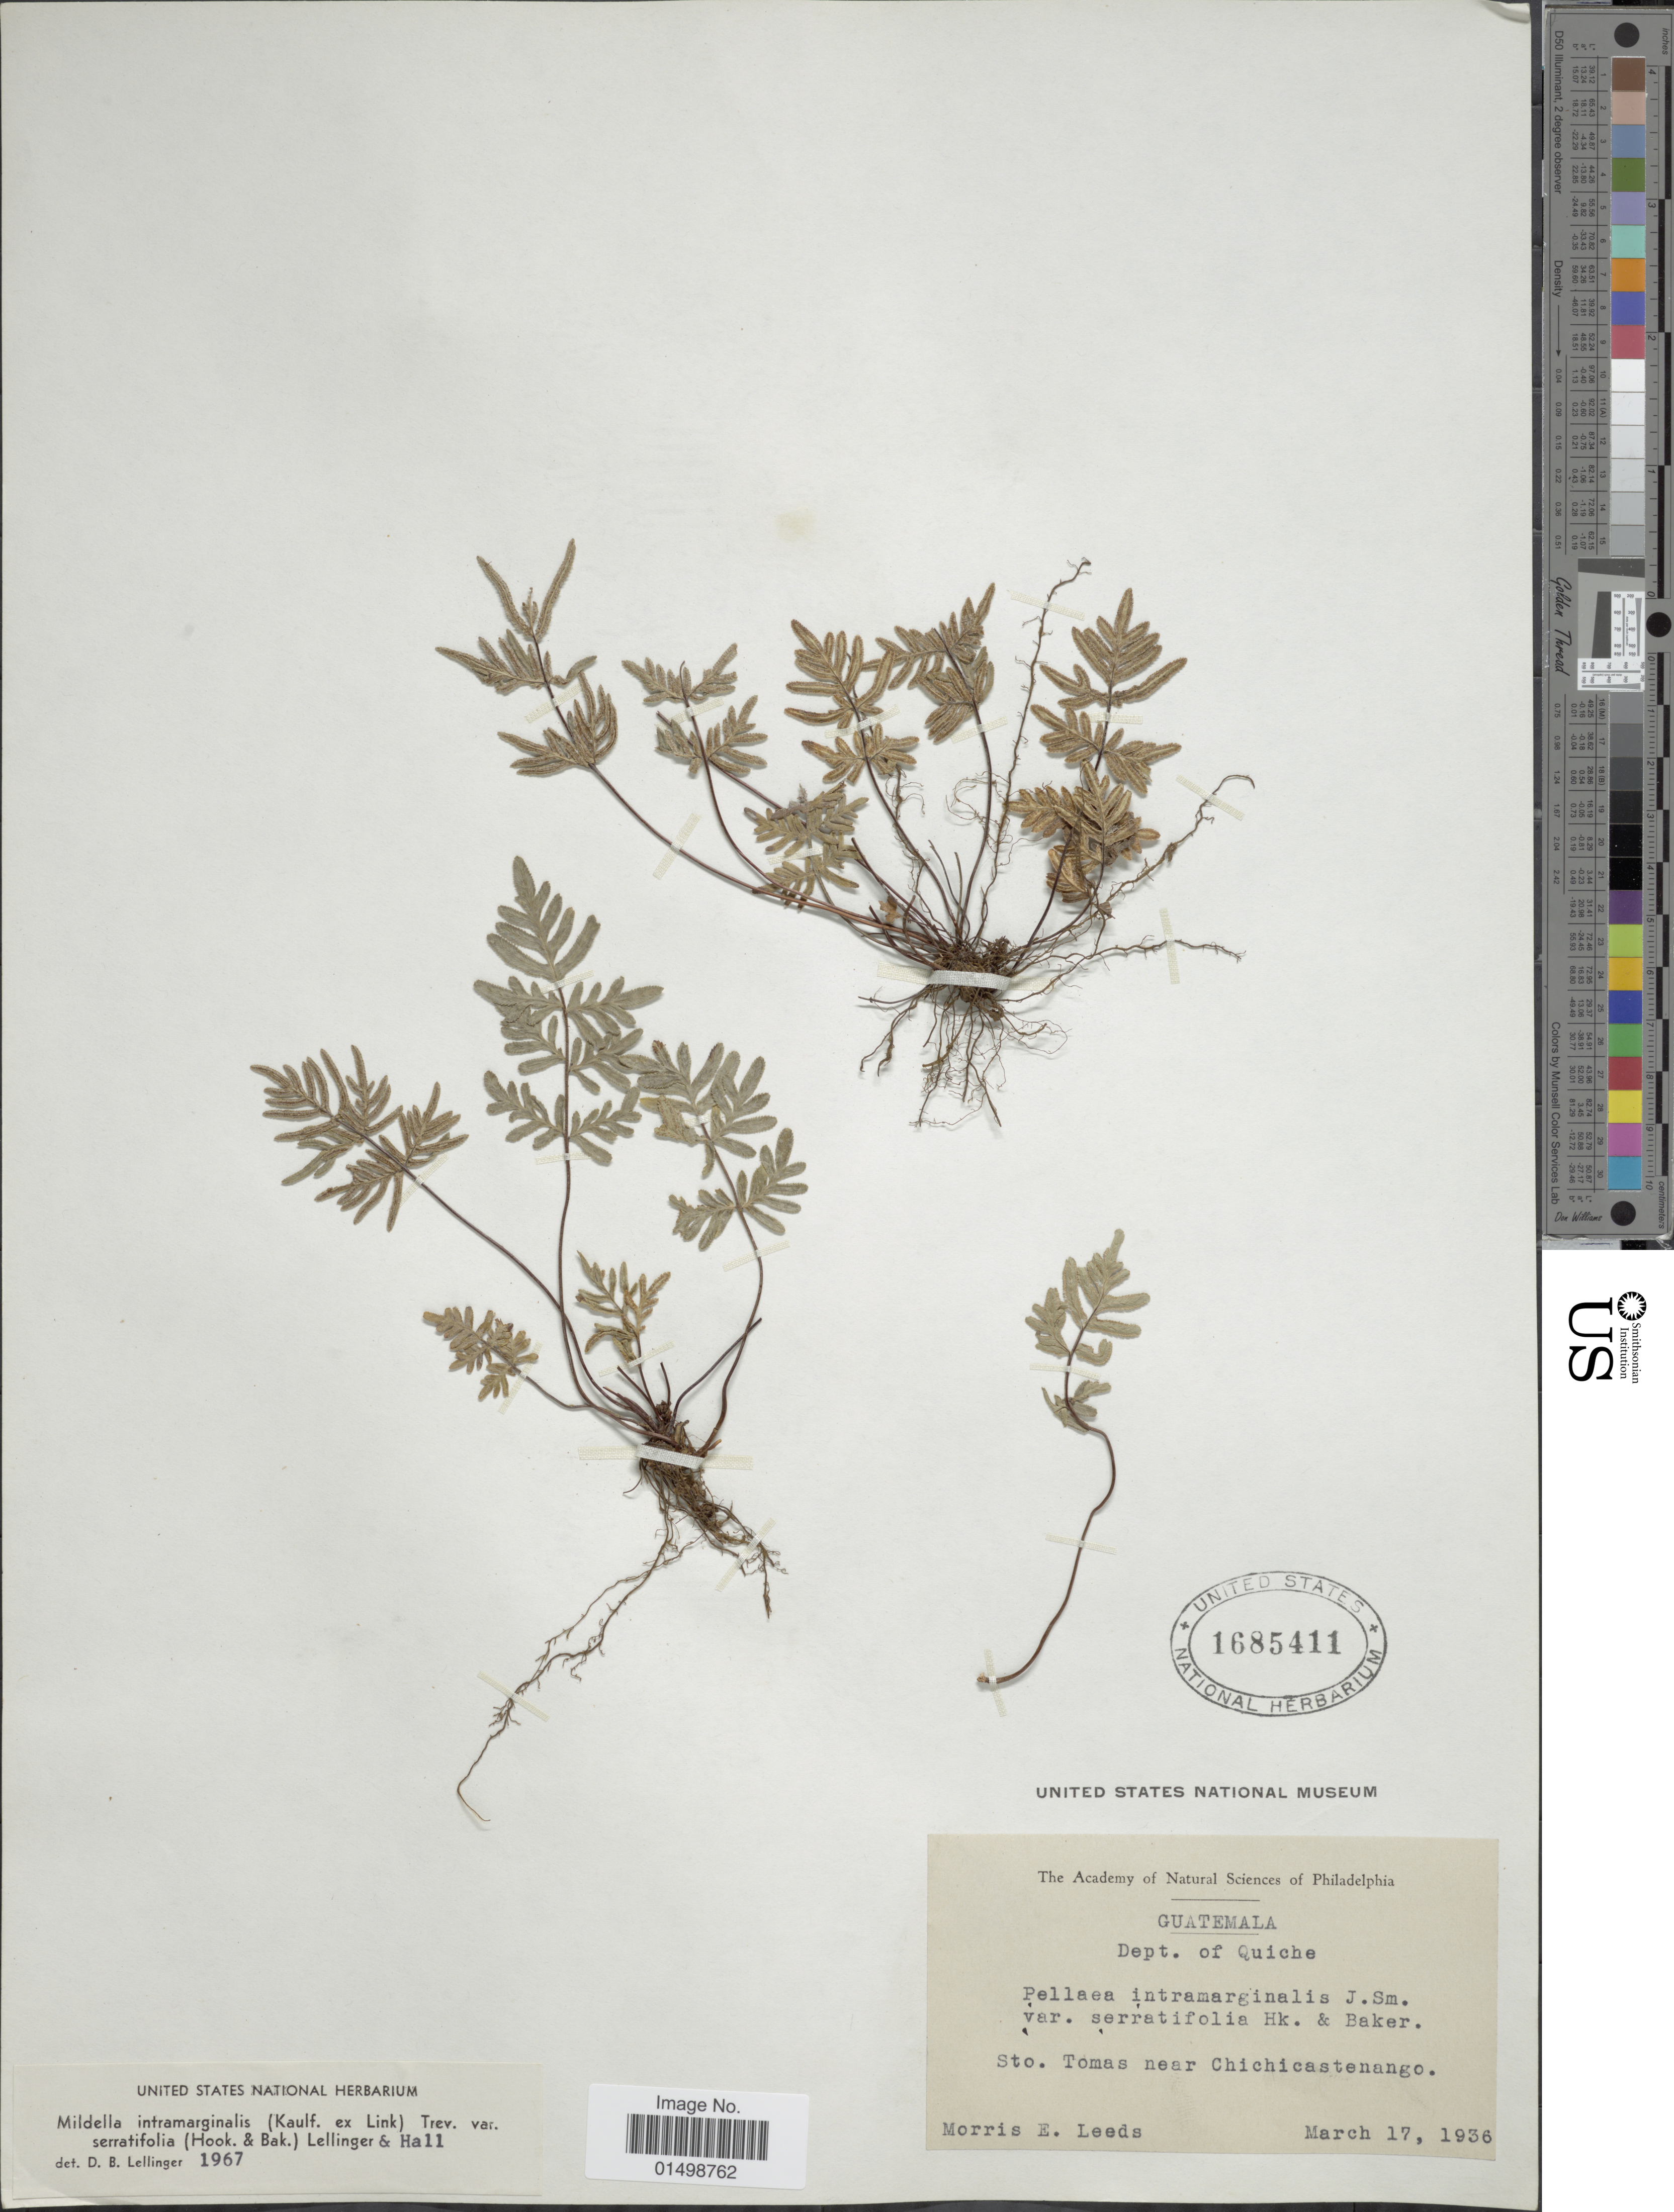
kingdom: Plantae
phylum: Tracheophyta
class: Polypodiopsida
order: Polypodiales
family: Pteridaceae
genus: Cheilanthes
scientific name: Cheilanthes intramarginalis var. serratifolia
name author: (Kaulf.) Hook.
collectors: M. Leeds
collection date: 1936-03-17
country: Guatemala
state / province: El Quiché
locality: Sto. Tomas nea Chichicastenango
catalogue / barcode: US 1685411